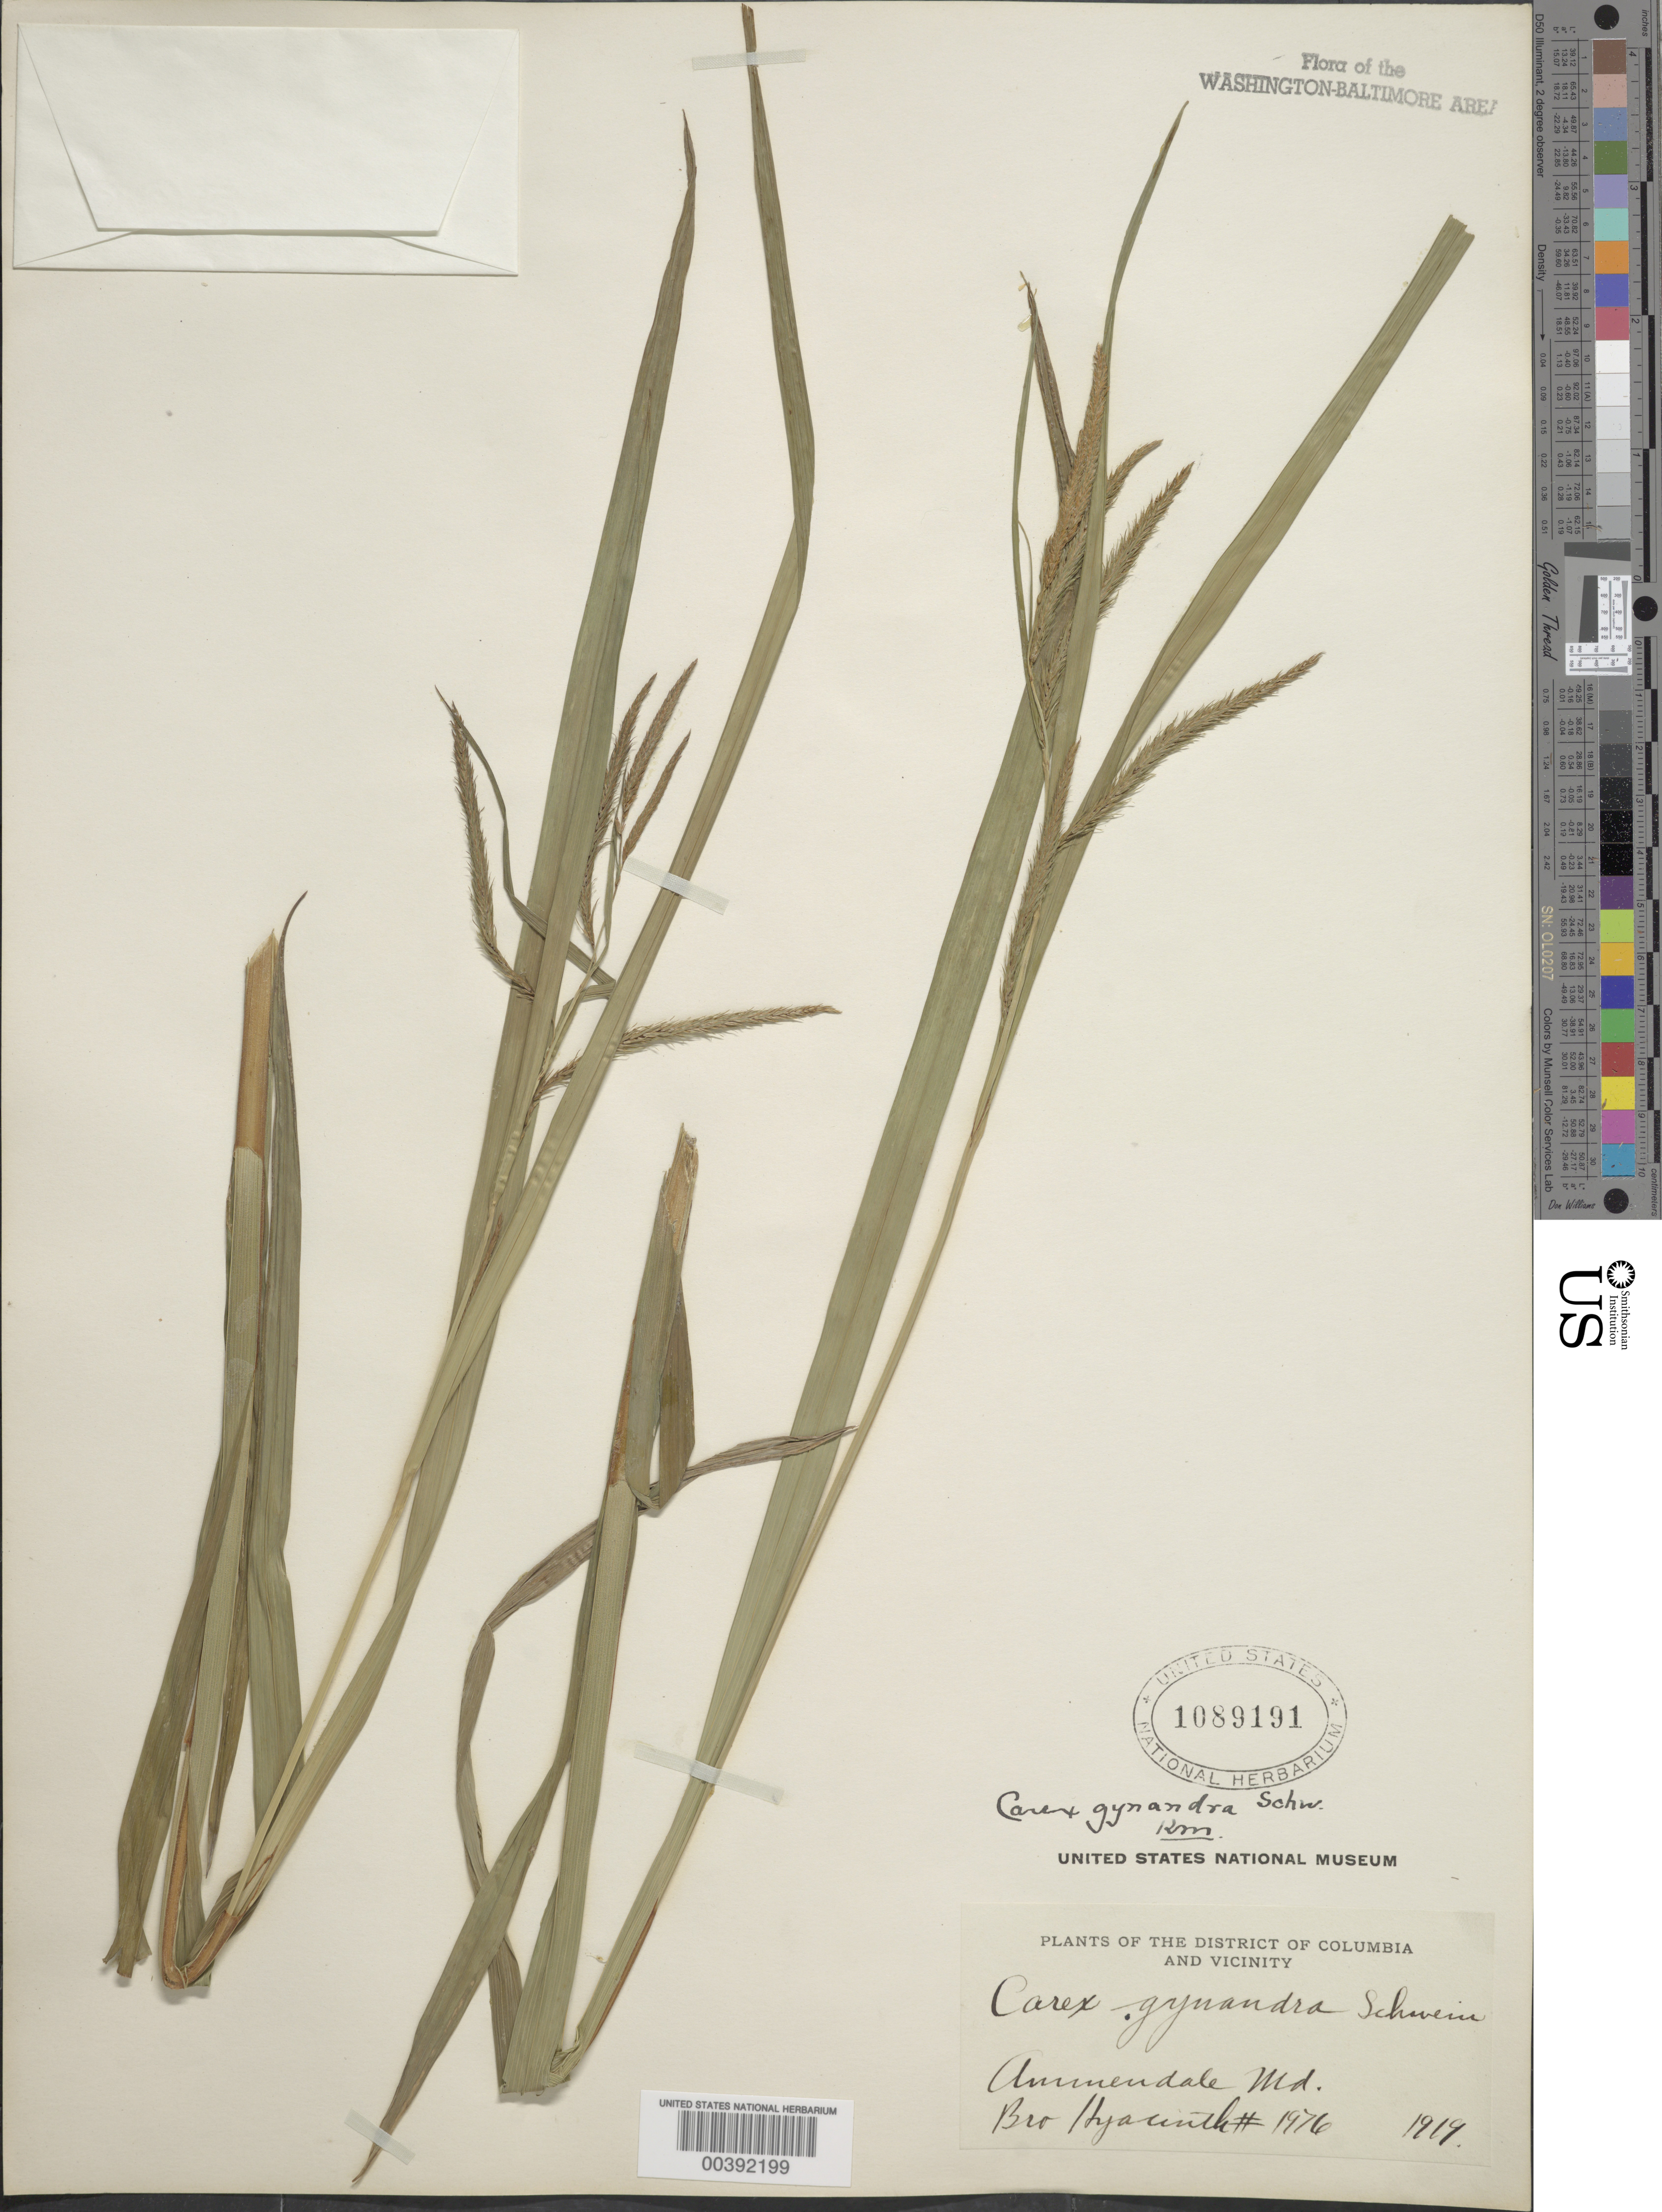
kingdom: Plantae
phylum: Tracheophyta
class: Liliopsida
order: Poales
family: Cyperaceae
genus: Carex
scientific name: Carex gynandra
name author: Schwein.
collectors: F. Hyacinth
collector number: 1976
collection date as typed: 1919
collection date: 1919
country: United States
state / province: Maryland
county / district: Prince George's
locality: Ammendale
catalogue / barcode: US 1089191